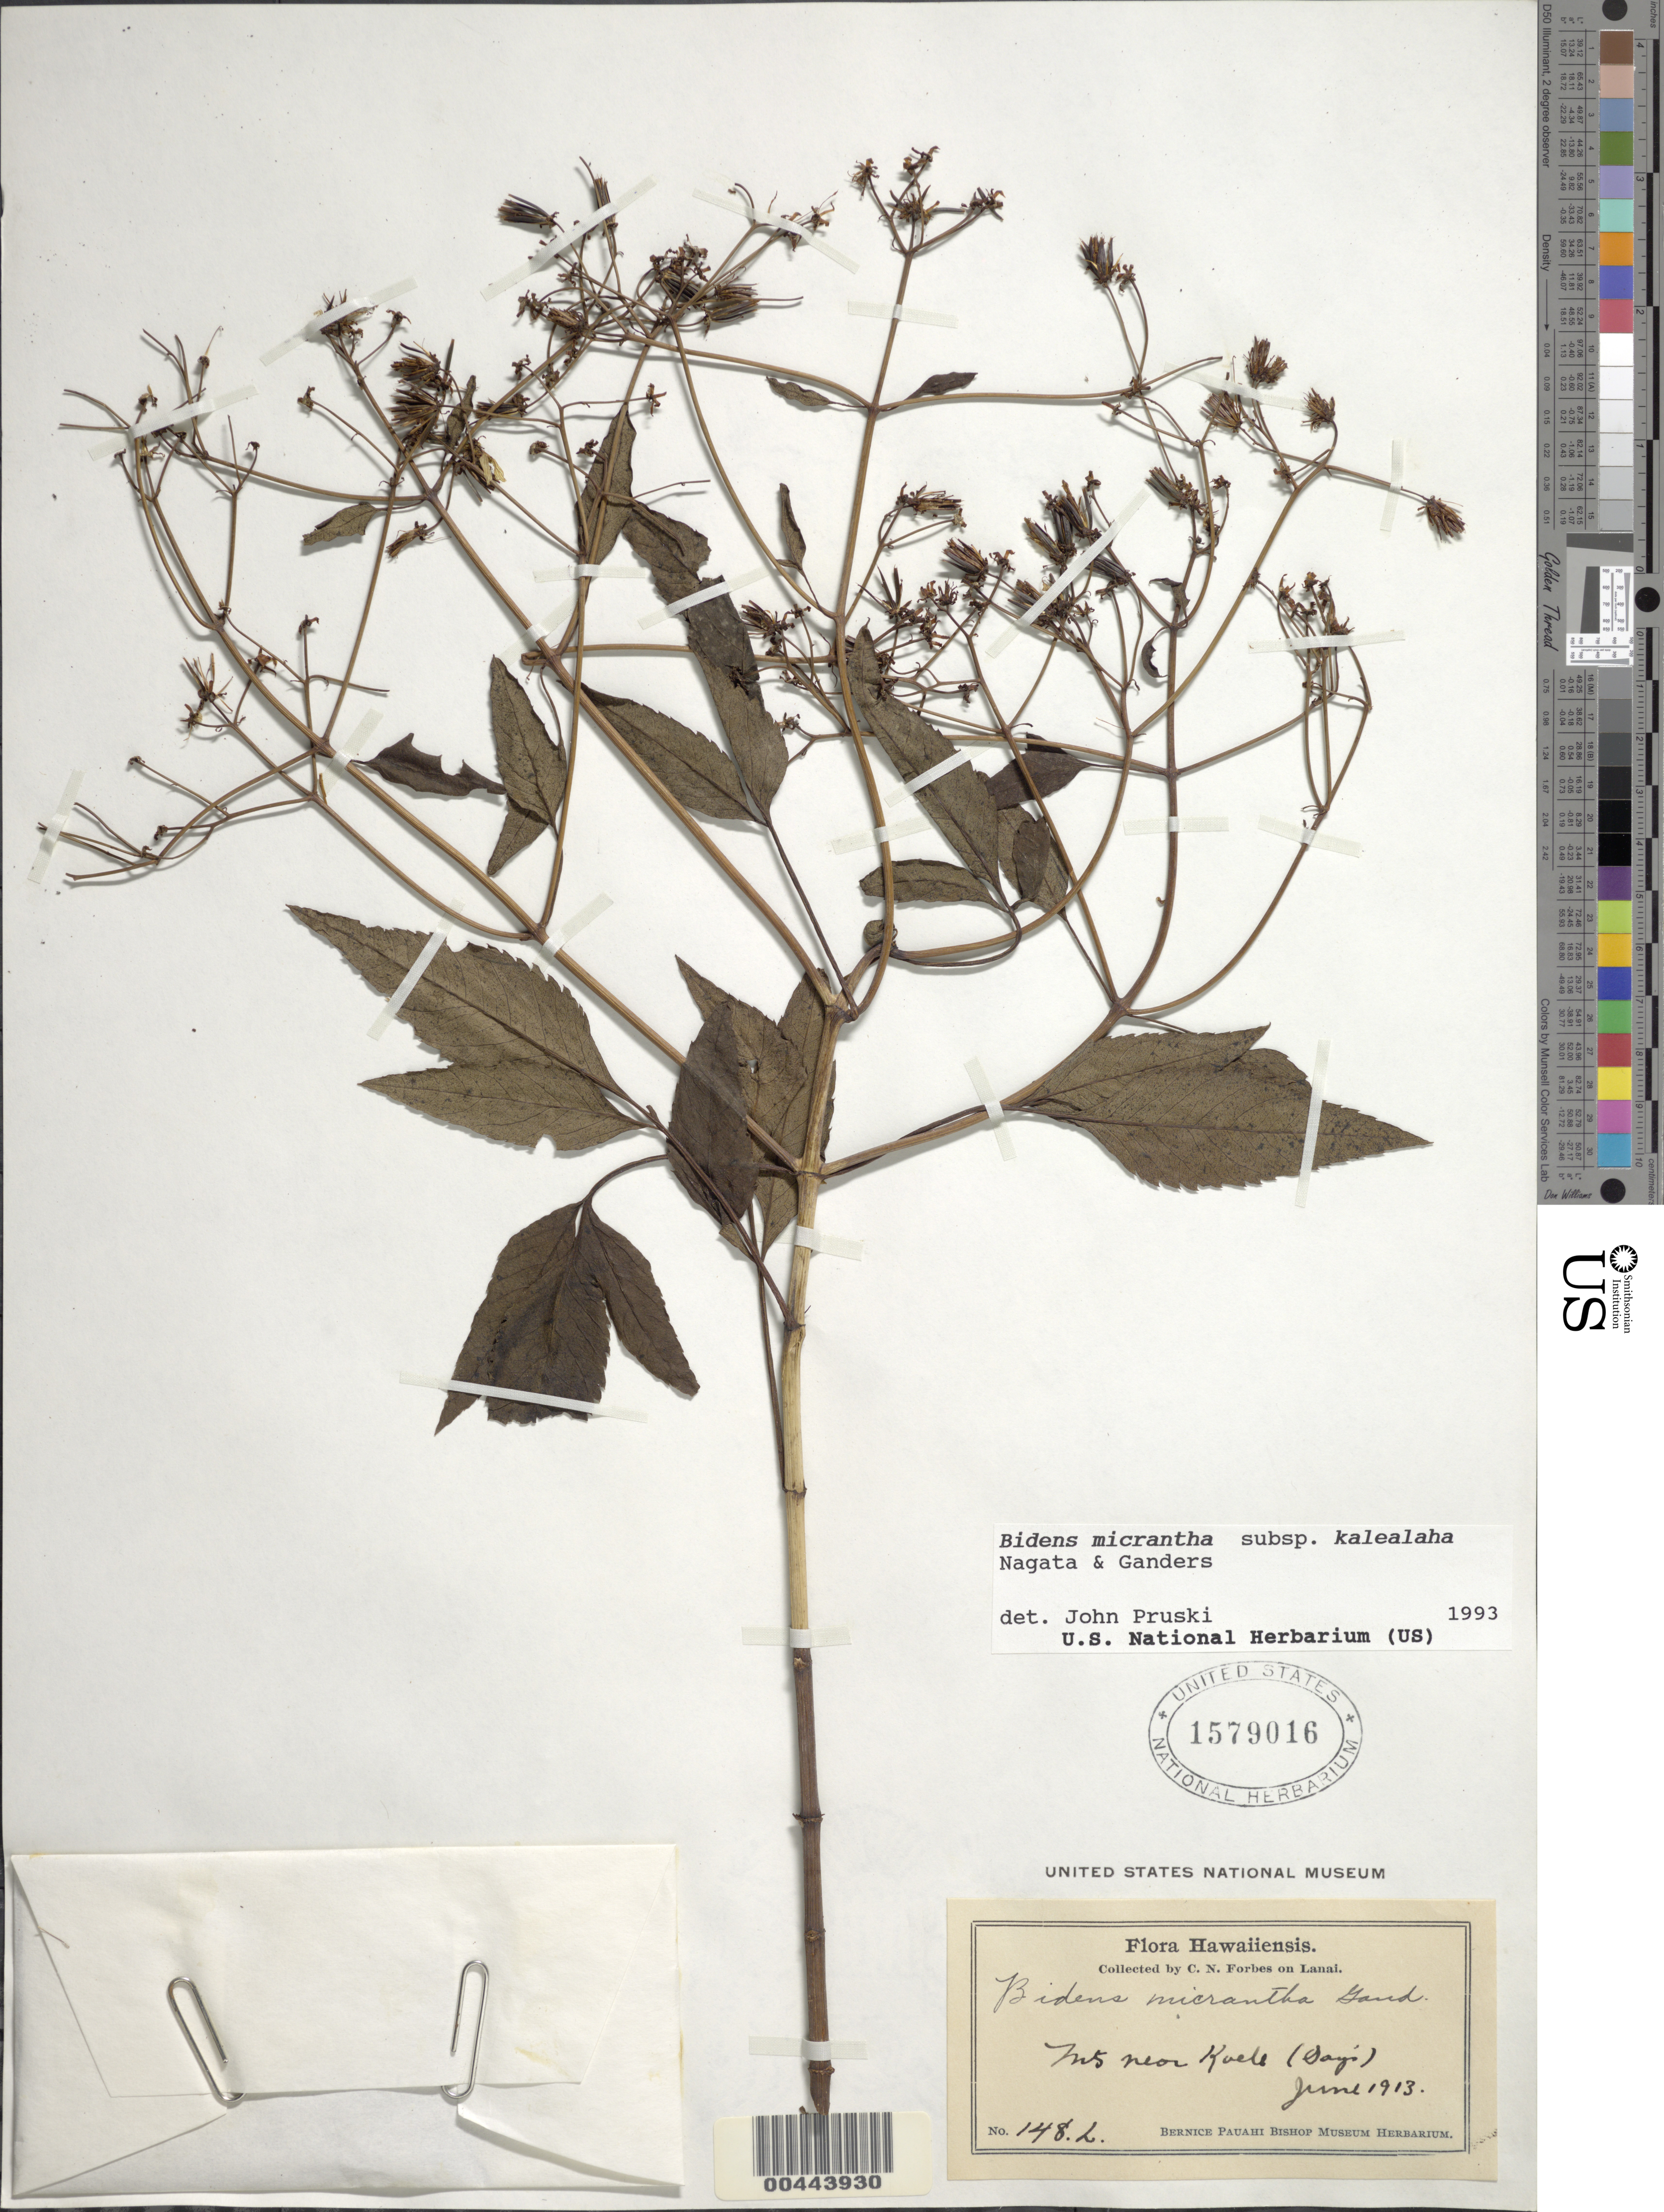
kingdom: Plantae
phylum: Tracheophyta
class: Magnoliopsida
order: Asterales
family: Asteraceae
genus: Bidens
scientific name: Bidens micrantha subsp. kalealaha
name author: Nagata & Ganders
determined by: Pruski, J. F.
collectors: C. N. Forbes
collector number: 148.L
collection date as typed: Jun 1913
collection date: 1913-06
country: United States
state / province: Hawaii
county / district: Maui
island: Lana'i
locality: Mountains near Koele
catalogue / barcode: US 1579016